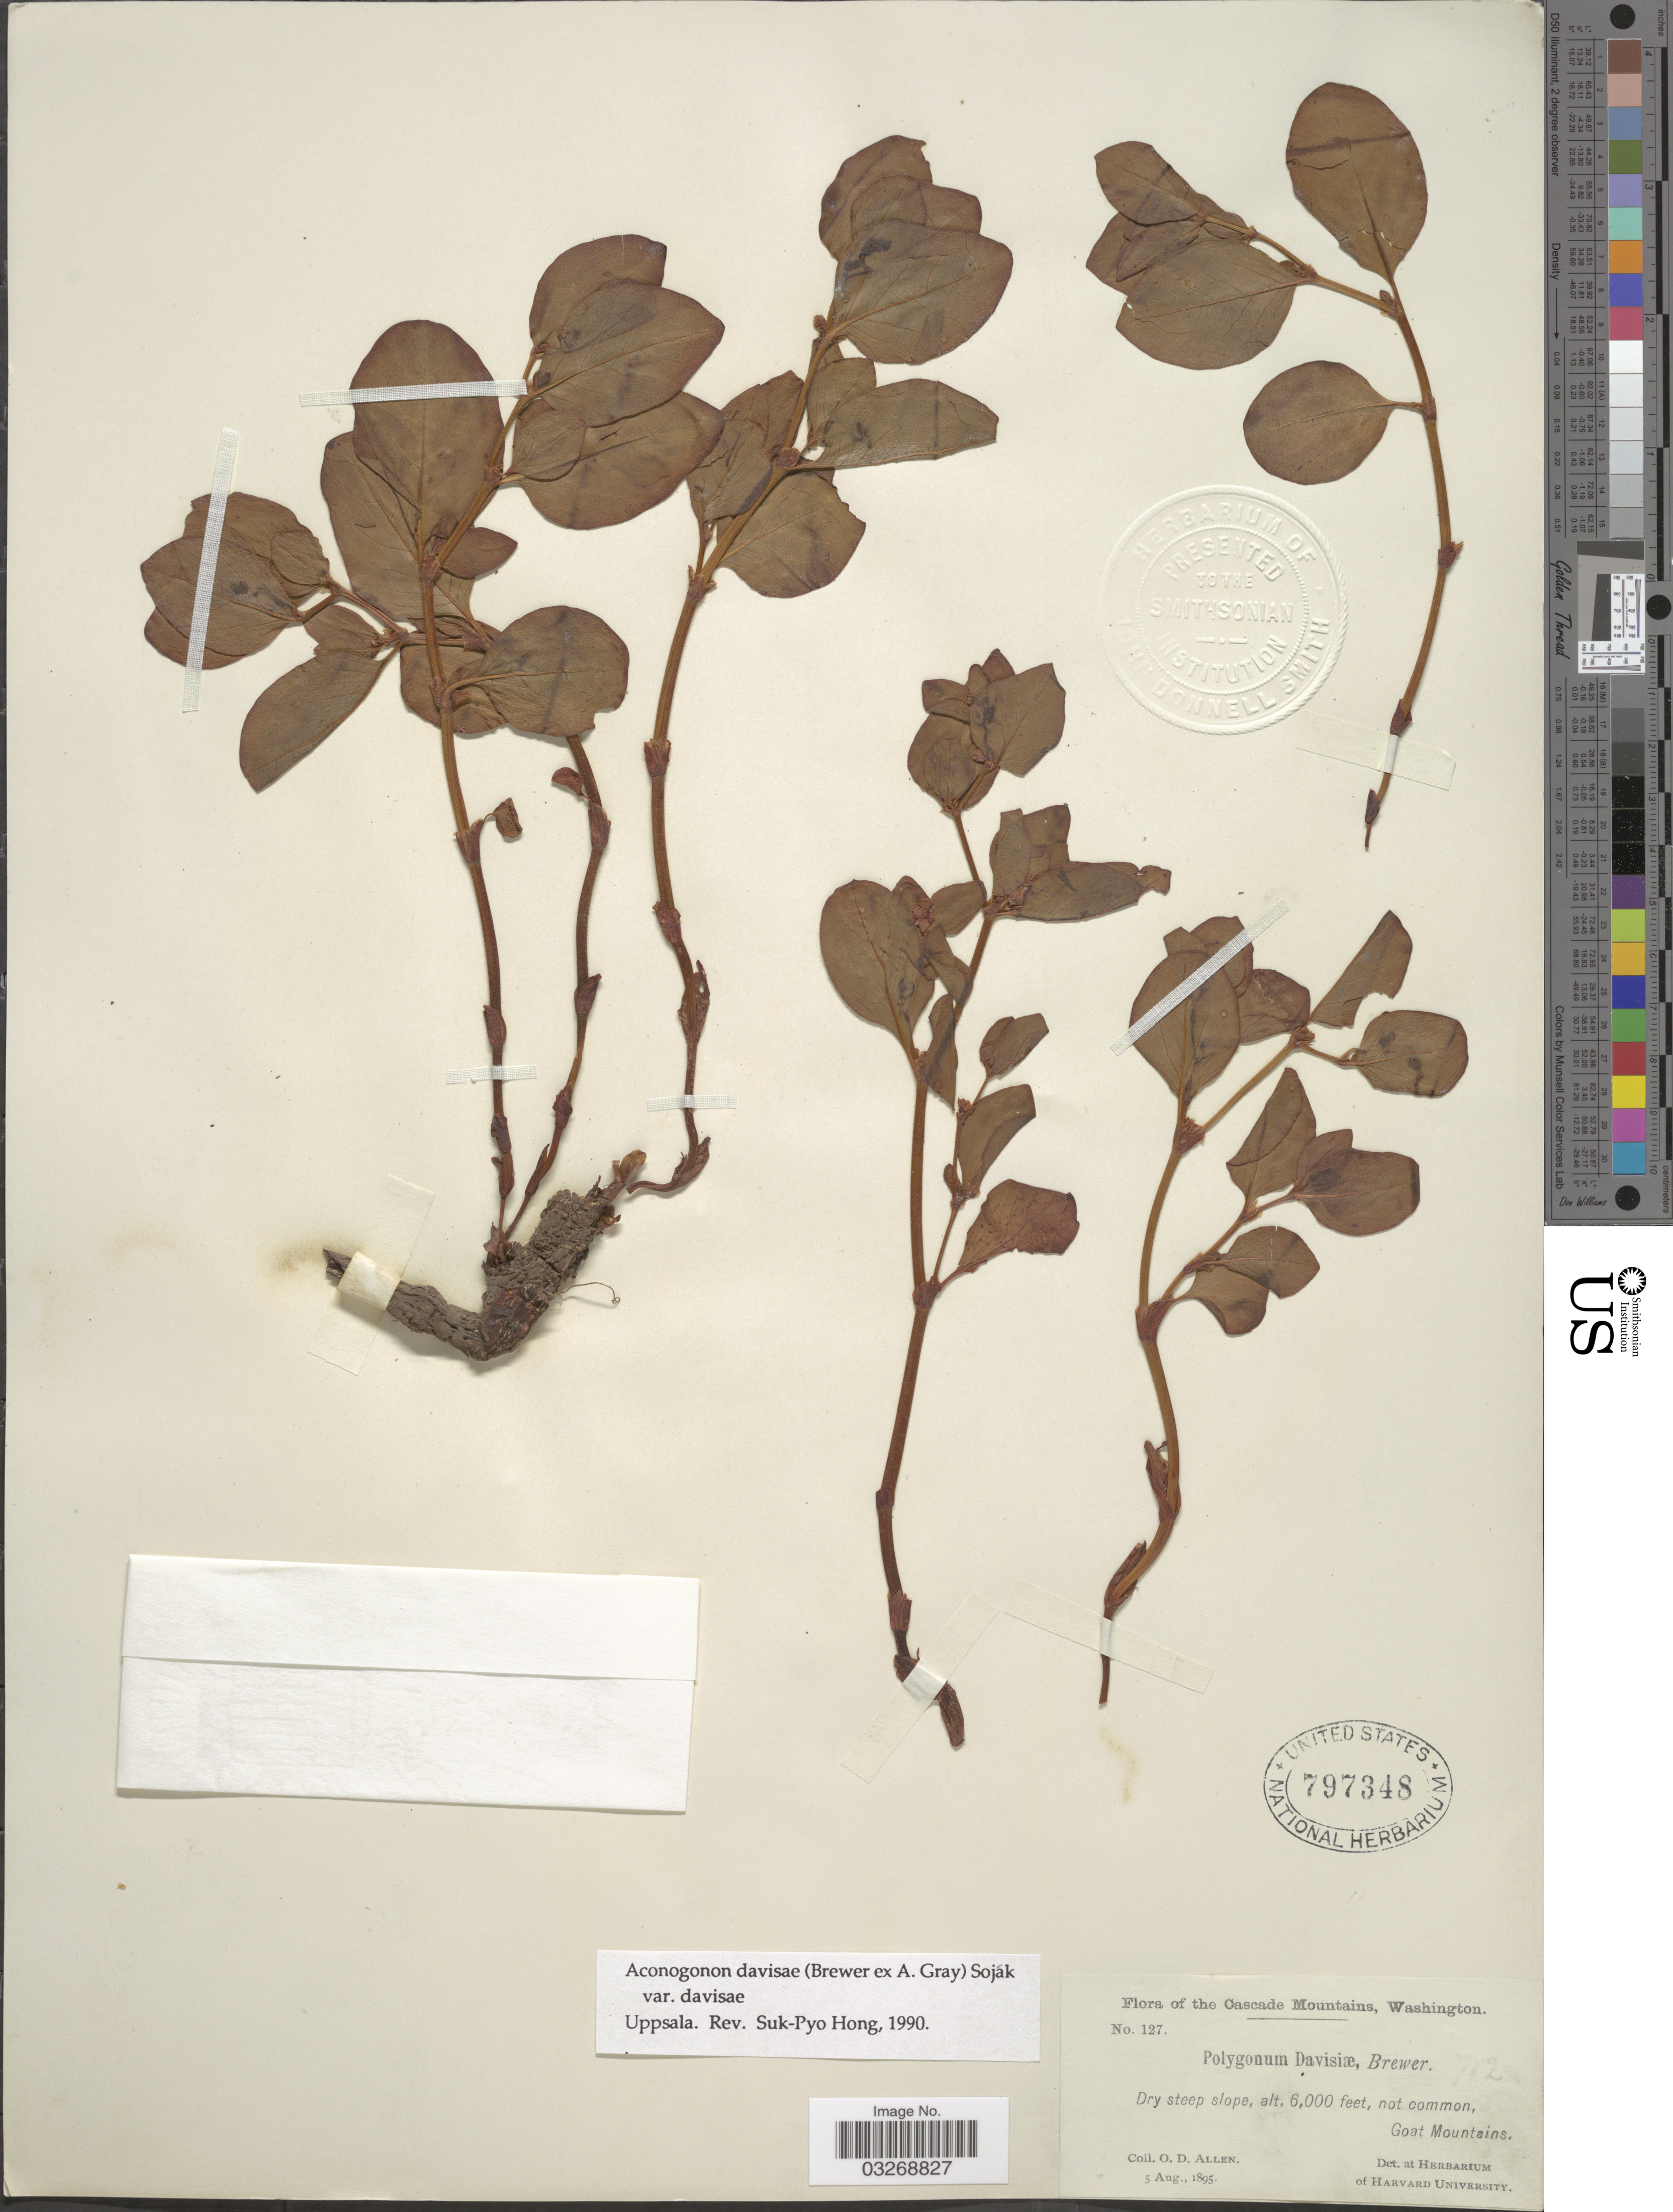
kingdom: Plantae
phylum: Tracheophyta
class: Magnoliopsida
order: Caryophyllales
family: Polygonaceae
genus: Koenigia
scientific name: Koenigia davisiae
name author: (W.H. Brewer ex A. Gray) T.M. Schust. & Reveal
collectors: O. D. Allen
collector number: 127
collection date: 1895-08-05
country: United States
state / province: Washington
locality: Cascade Mountains. Goat Mountains.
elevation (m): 1829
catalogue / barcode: US 797348